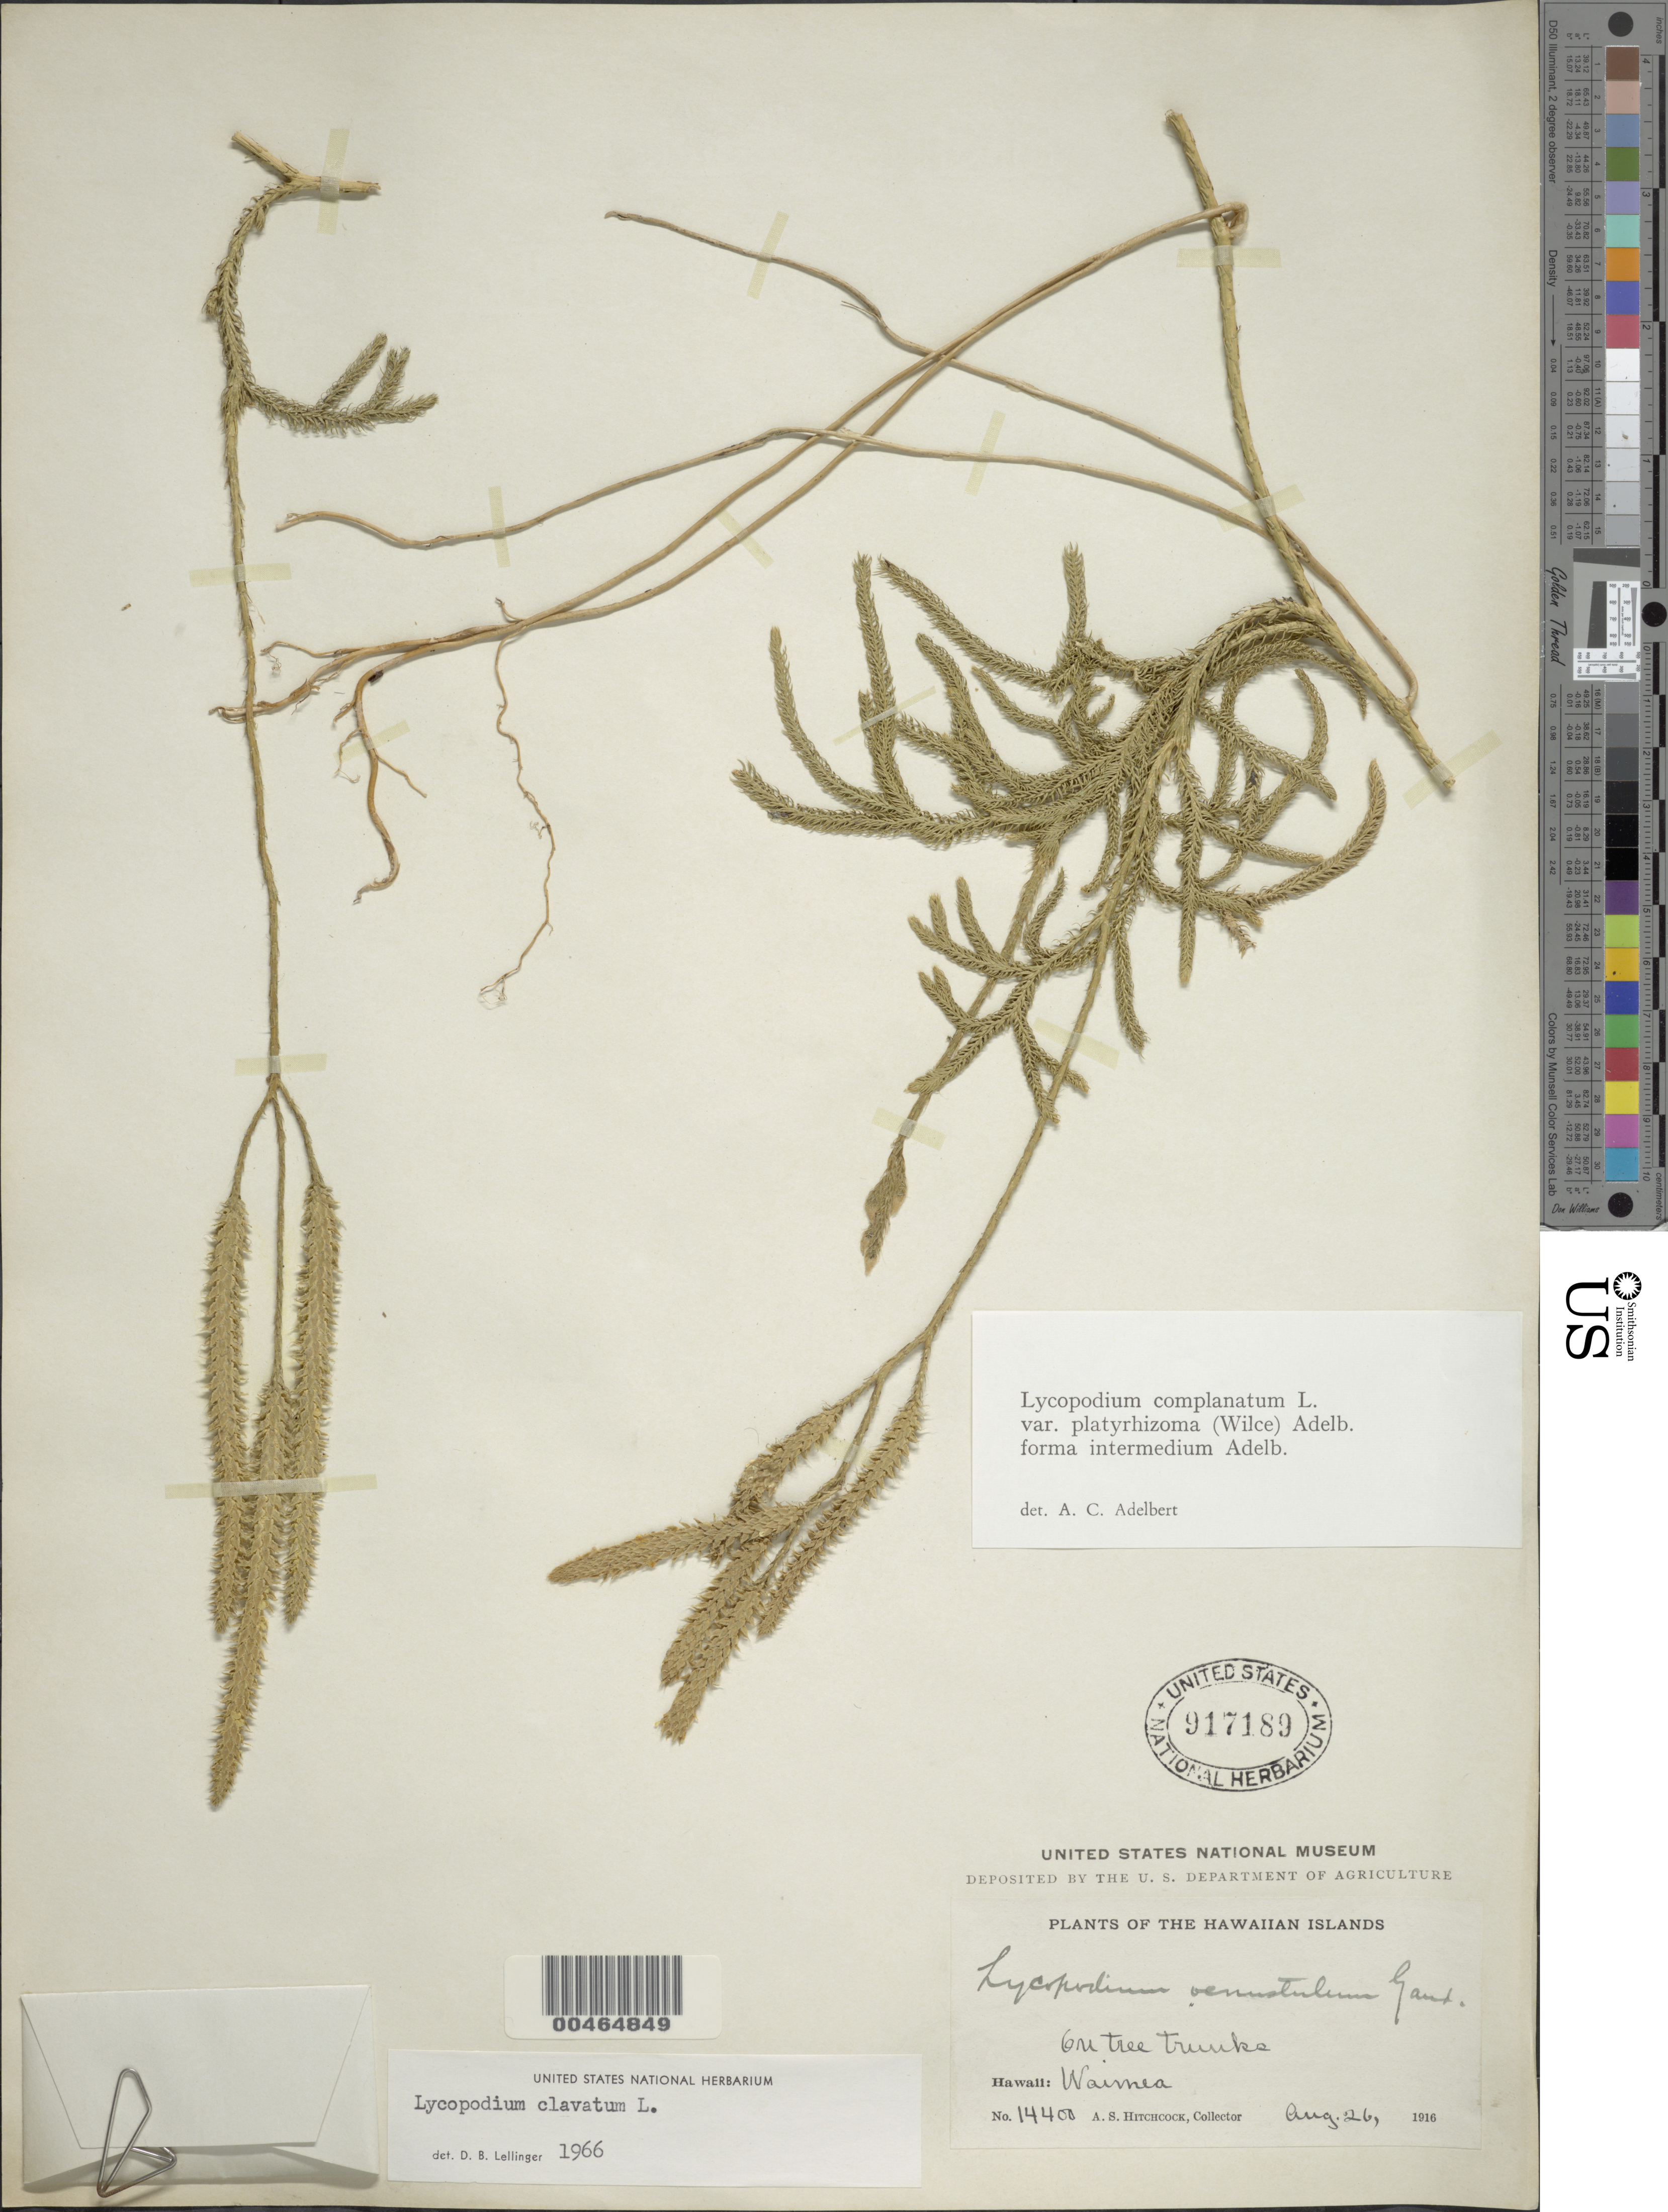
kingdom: Plantae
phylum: Tracheophyta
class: Lycopodiopsida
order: Lycopodiales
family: Lycopodiaceae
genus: Lycopodium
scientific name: Lycopodium clavatum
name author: L.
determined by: Lellinger, David B., (BOT), Smithsonian Institution - National Museum of Natural History (UNITED STATES)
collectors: A. S. Hitchcock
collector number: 14400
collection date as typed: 26 Aug 1916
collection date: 1916-08-26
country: United States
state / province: Hawaii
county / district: Hawaii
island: Hawaii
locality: Hawaii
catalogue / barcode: US 917189